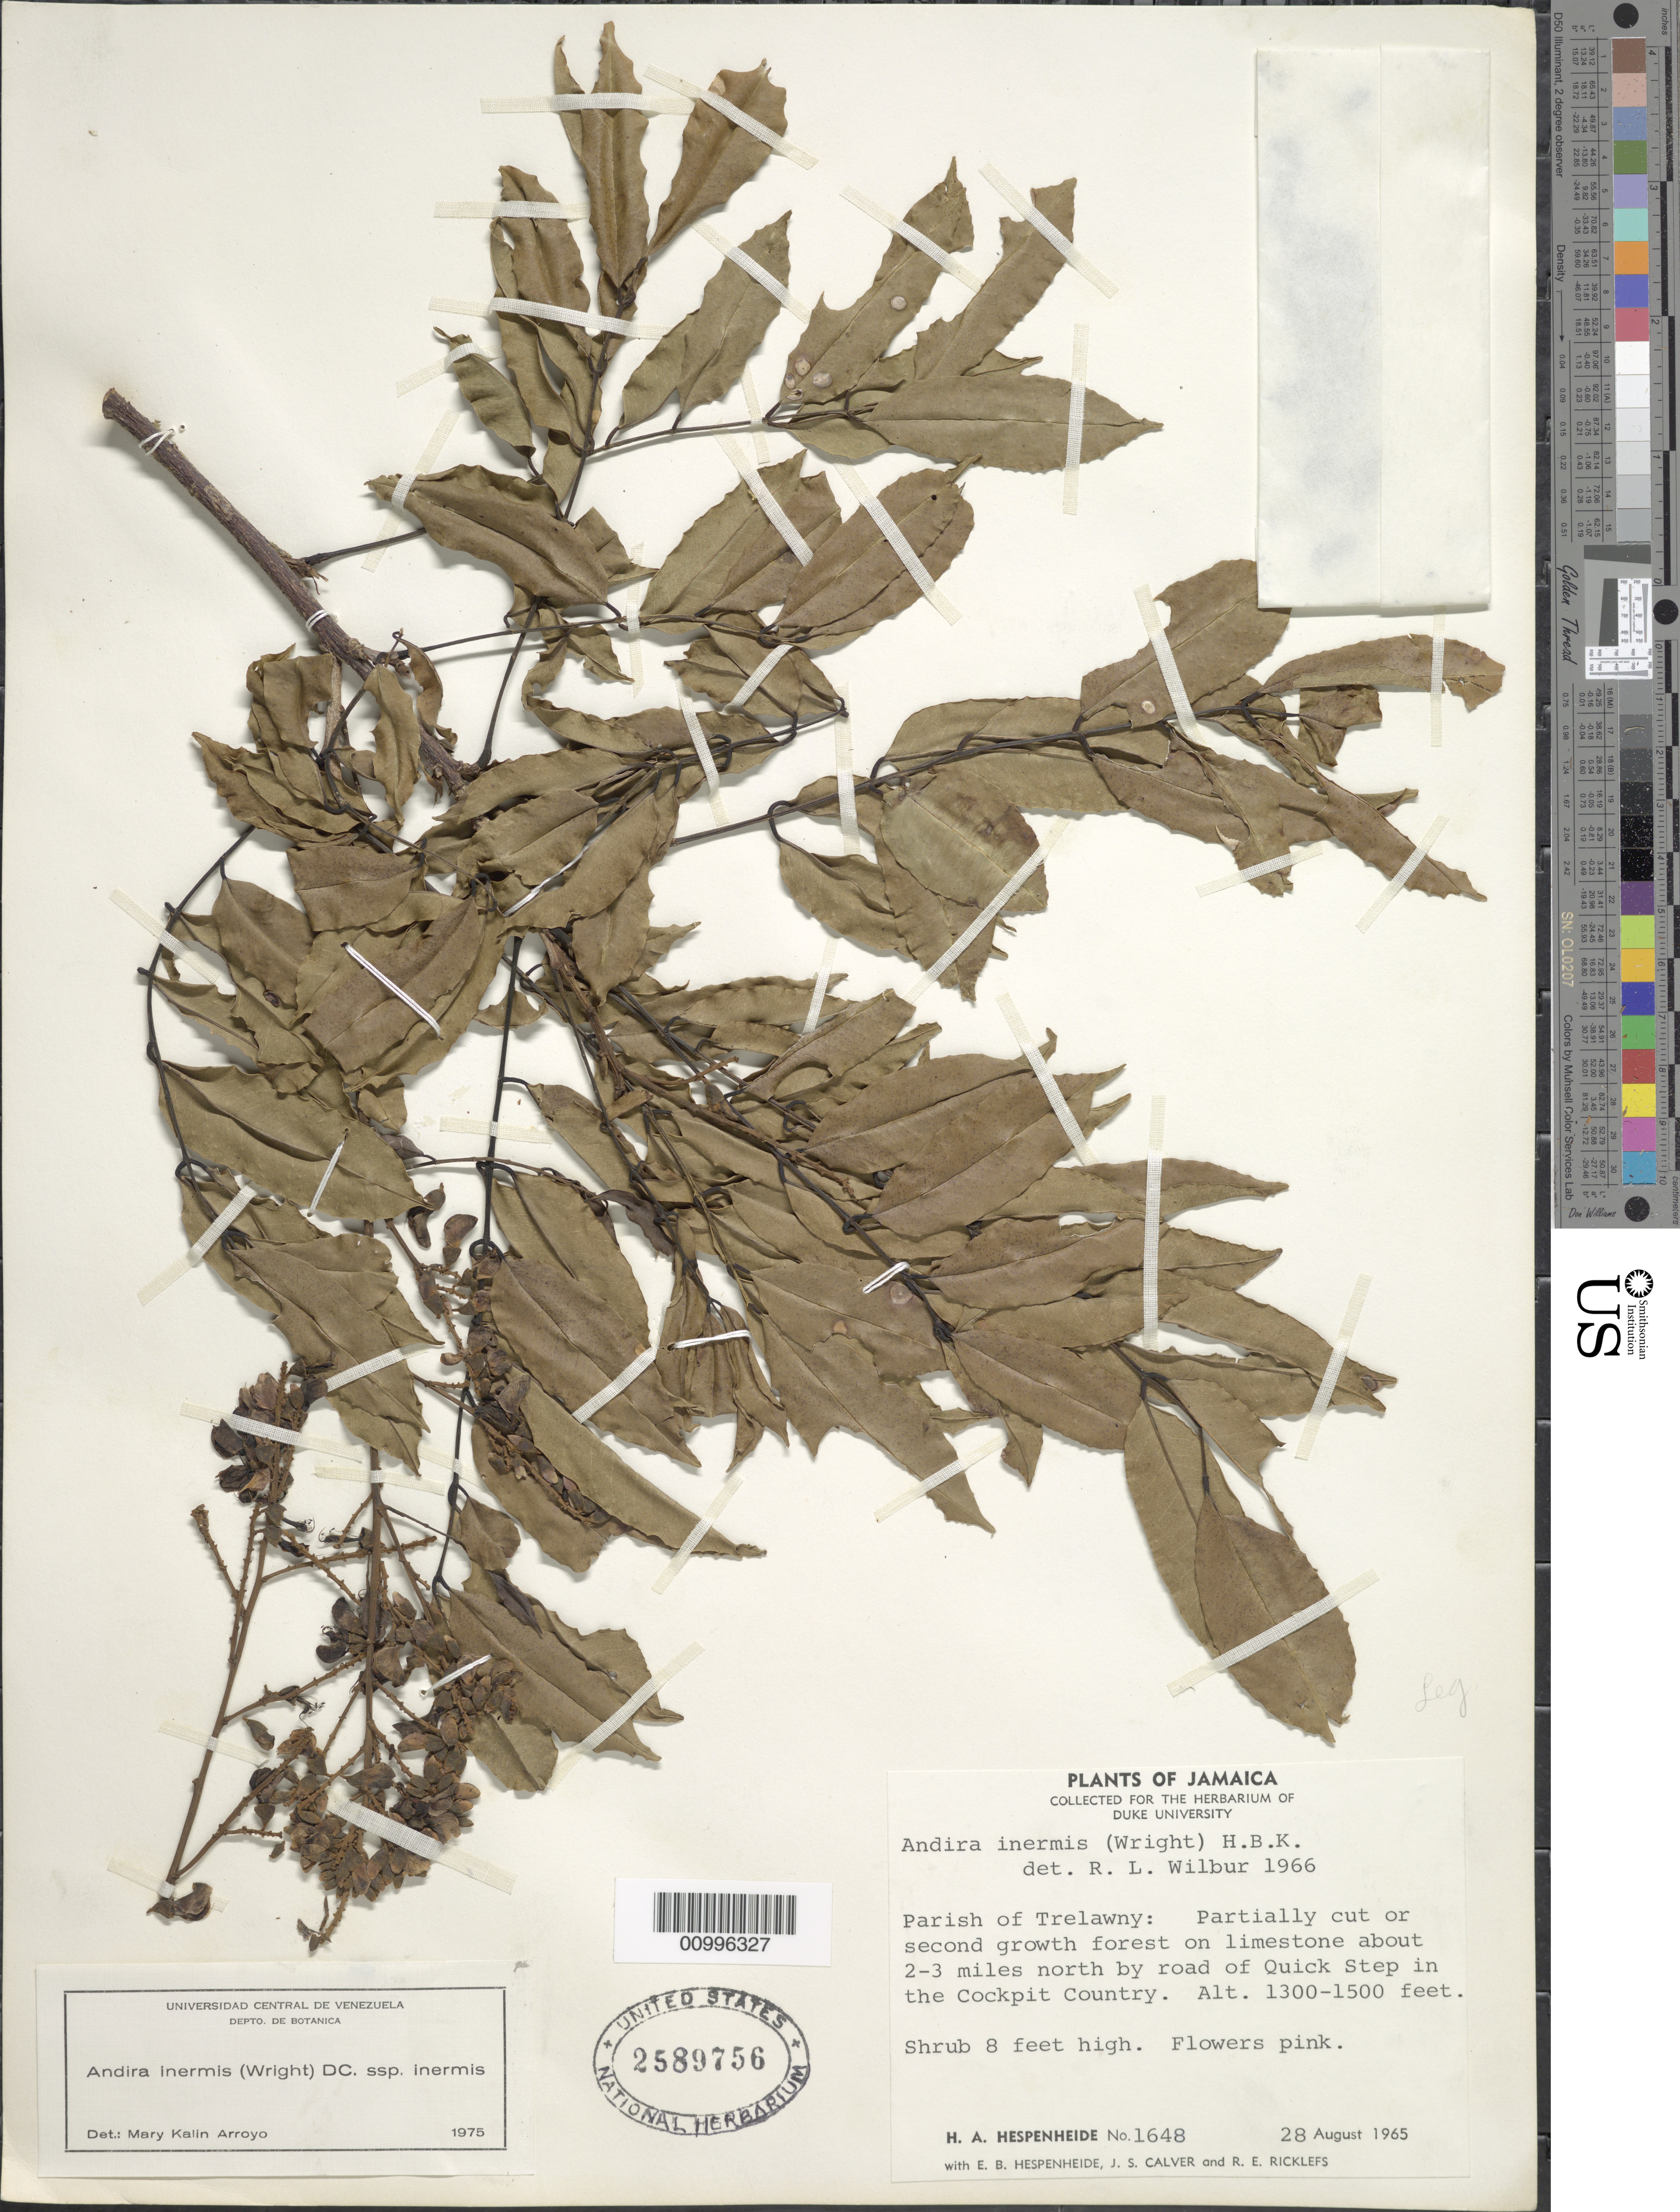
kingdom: Plantae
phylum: Tracheophyta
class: Magnoliopsida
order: Fabales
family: Fabaceae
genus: Andira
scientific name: Andira inermis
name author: (W. Wright) Kunth ex DC.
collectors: H. A. Hespenheide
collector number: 1648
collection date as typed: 28 Aug 1965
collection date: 1965-08-28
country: Jamaica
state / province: Trelawny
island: Jamaica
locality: Partially cut or second growth forest on liemstone about 2-3 miles N or road of Quick Stepin Cockpit Country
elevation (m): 396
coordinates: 0 N, 0 E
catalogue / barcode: US 2589756